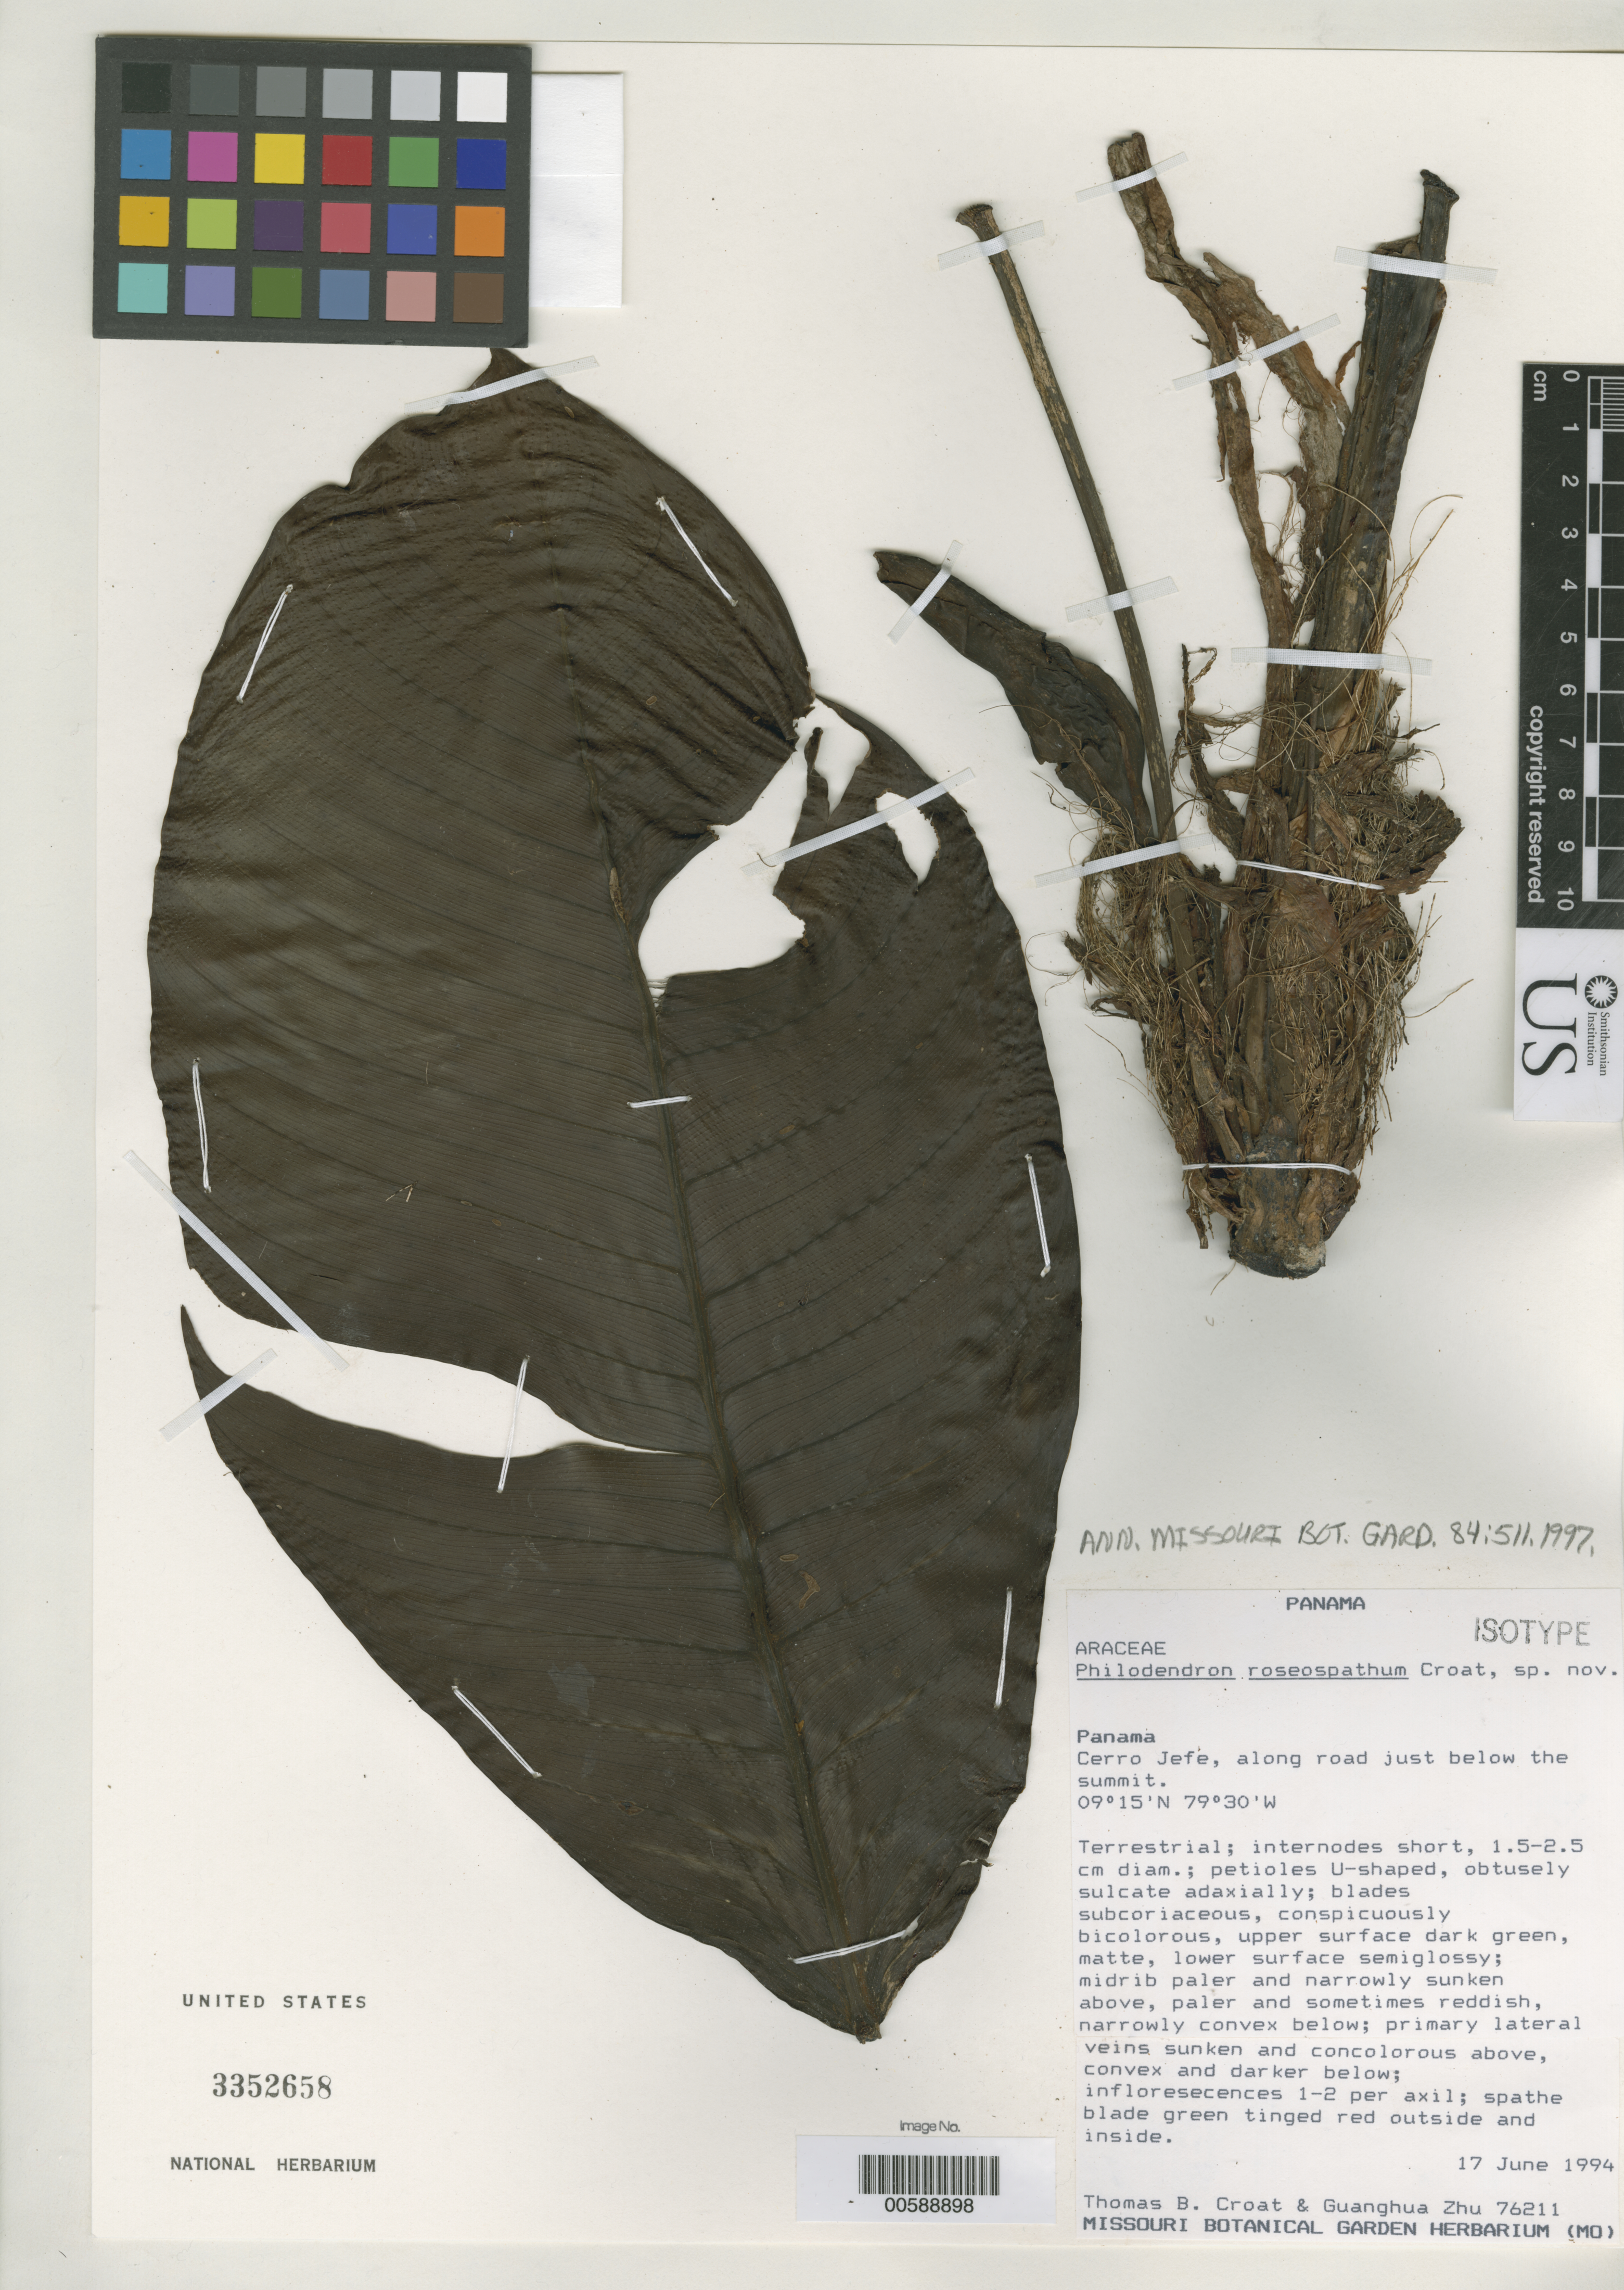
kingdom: Plantae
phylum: Tracheophyta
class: Liliopsida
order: Alismatales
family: Araceae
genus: Philodendron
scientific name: Philodendron roseospathum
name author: Croat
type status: Isotype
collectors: T. B. Croat & G. H. Zhu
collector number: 76211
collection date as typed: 17 Jun 1994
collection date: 1994-06-17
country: Panama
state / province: Panamá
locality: Cerro Jefe, along road just below the summit.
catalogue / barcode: US 3352658